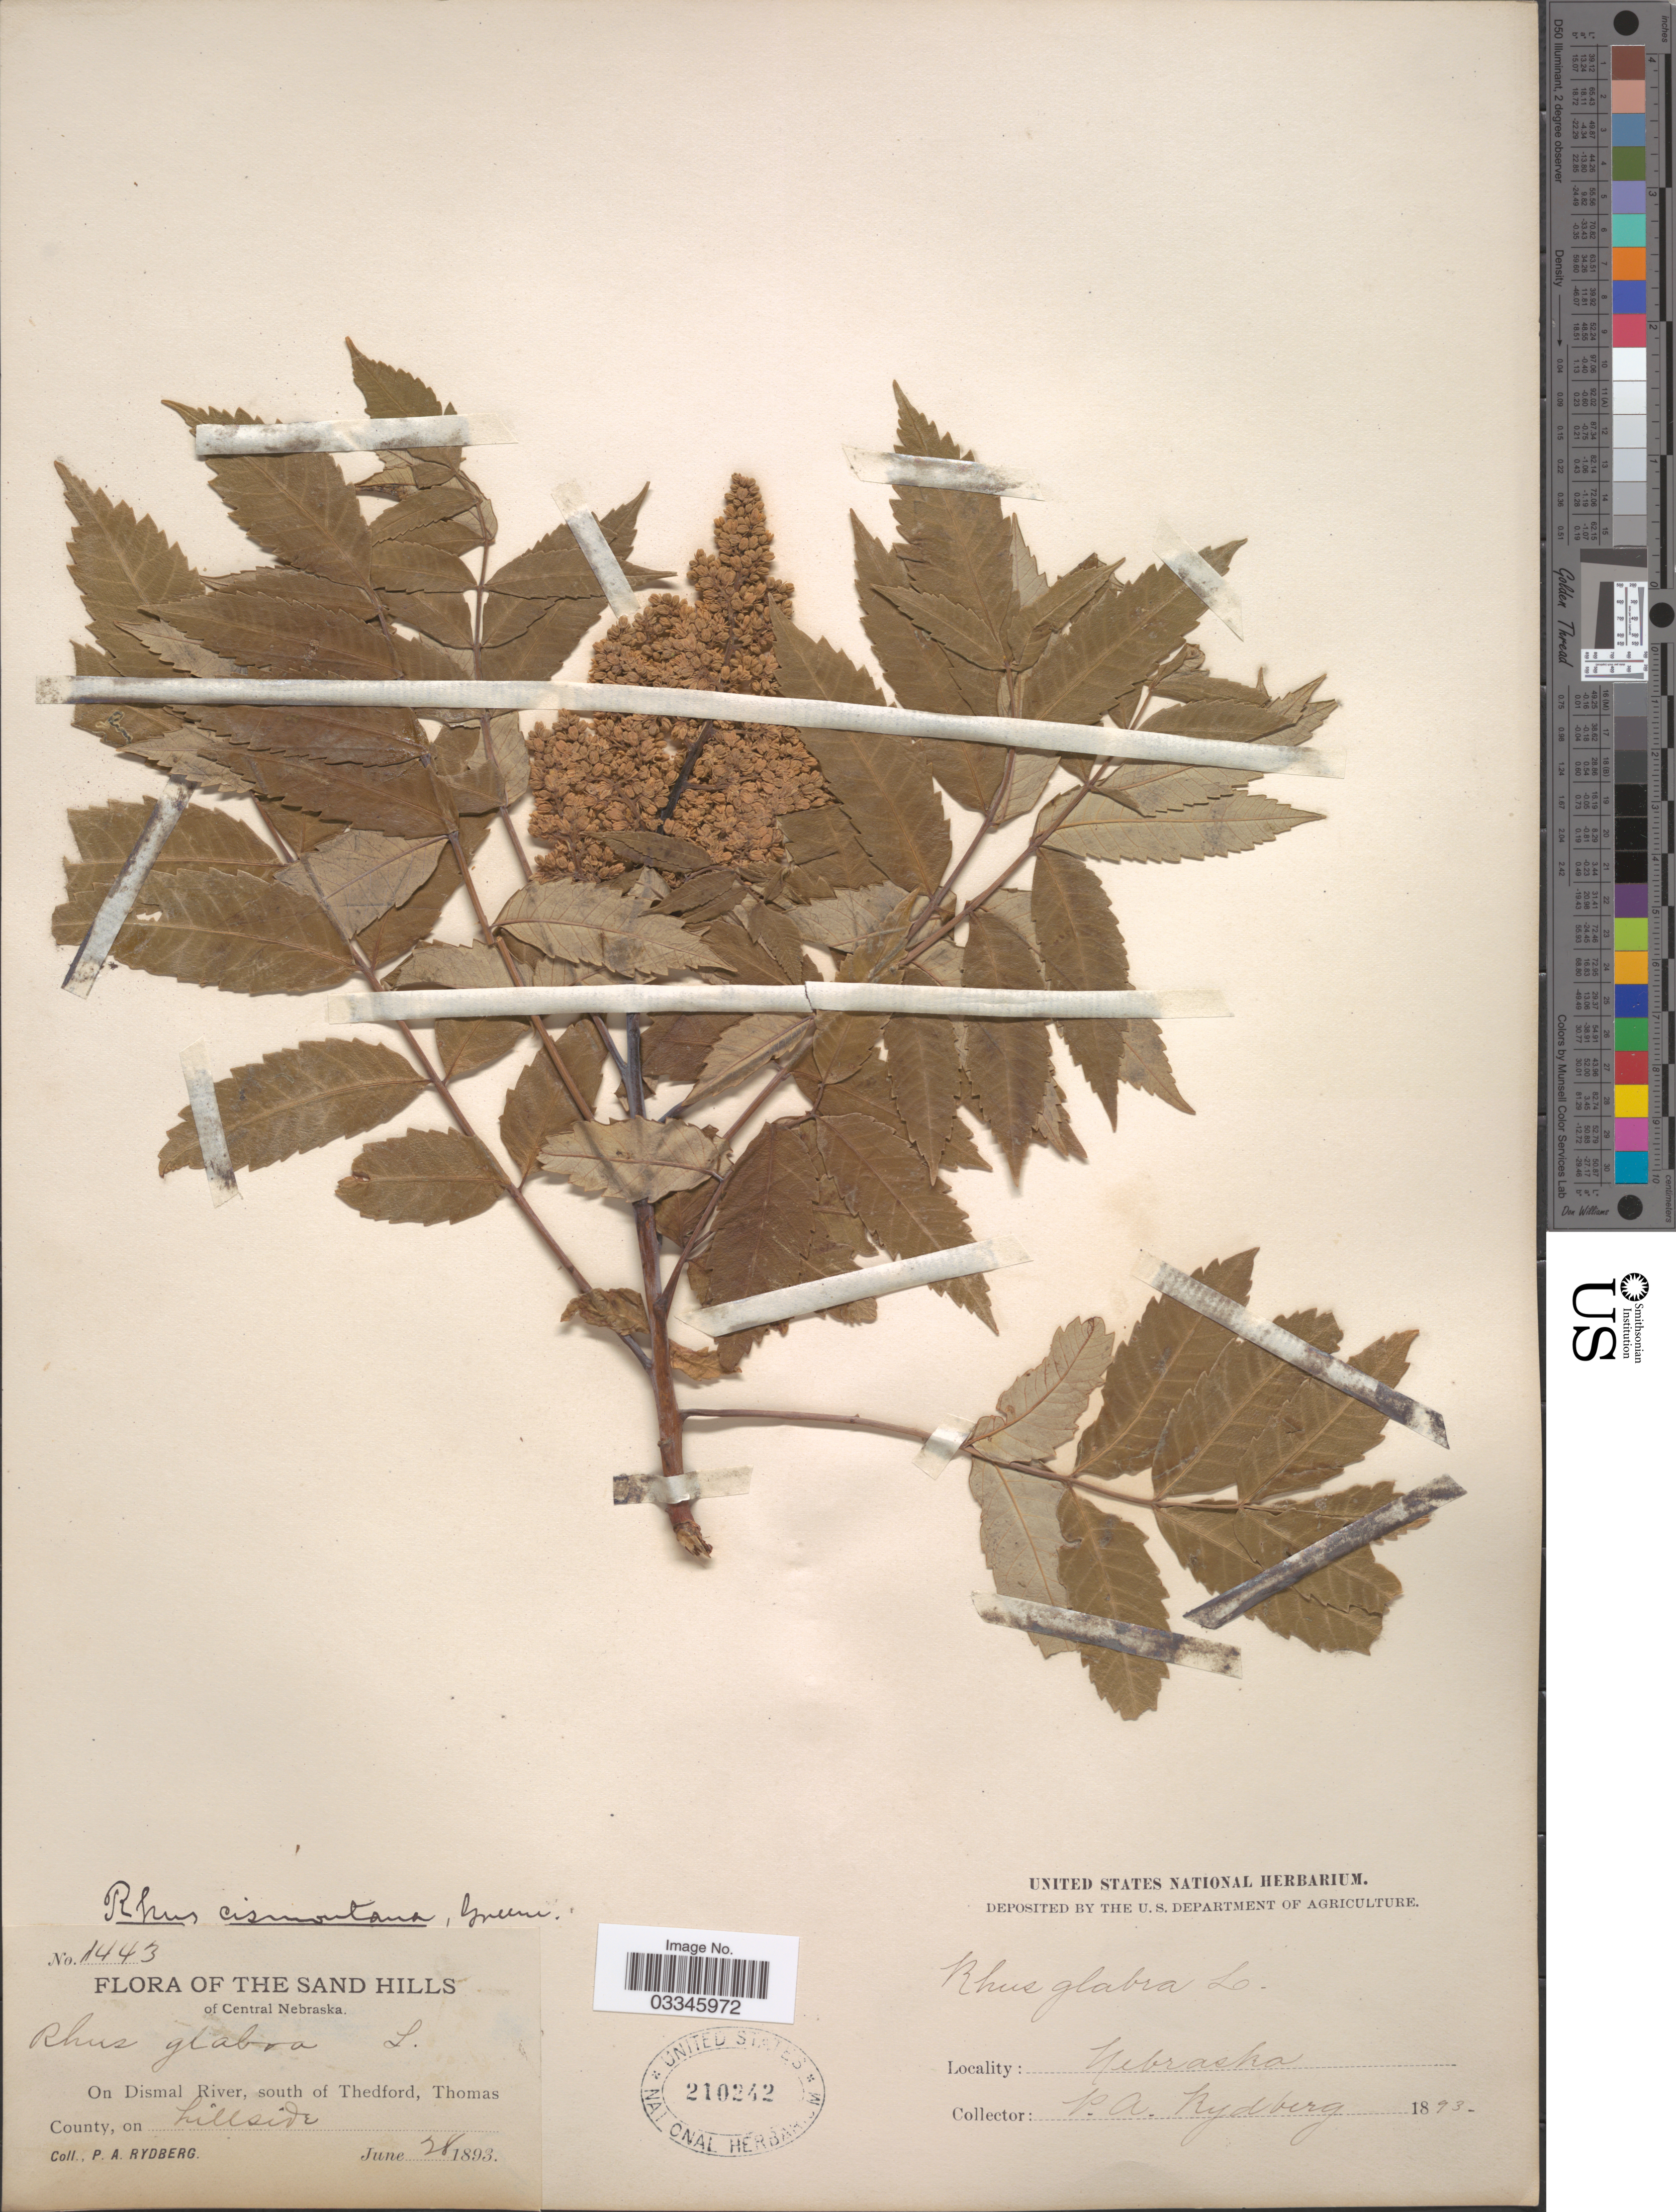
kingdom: Plantae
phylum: Tracheophyta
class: Magnoliopsida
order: Sapindales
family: Anacardiaceae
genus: Rhus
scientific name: Rhus glabra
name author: L.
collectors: P. A. Rydberg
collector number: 1443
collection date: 1893-06-28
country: United States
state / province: Nebraska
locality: The Sand Hills of Central Nebraska. On Dismal River, south of Thedford, Thomas County.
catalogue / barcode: US 210242